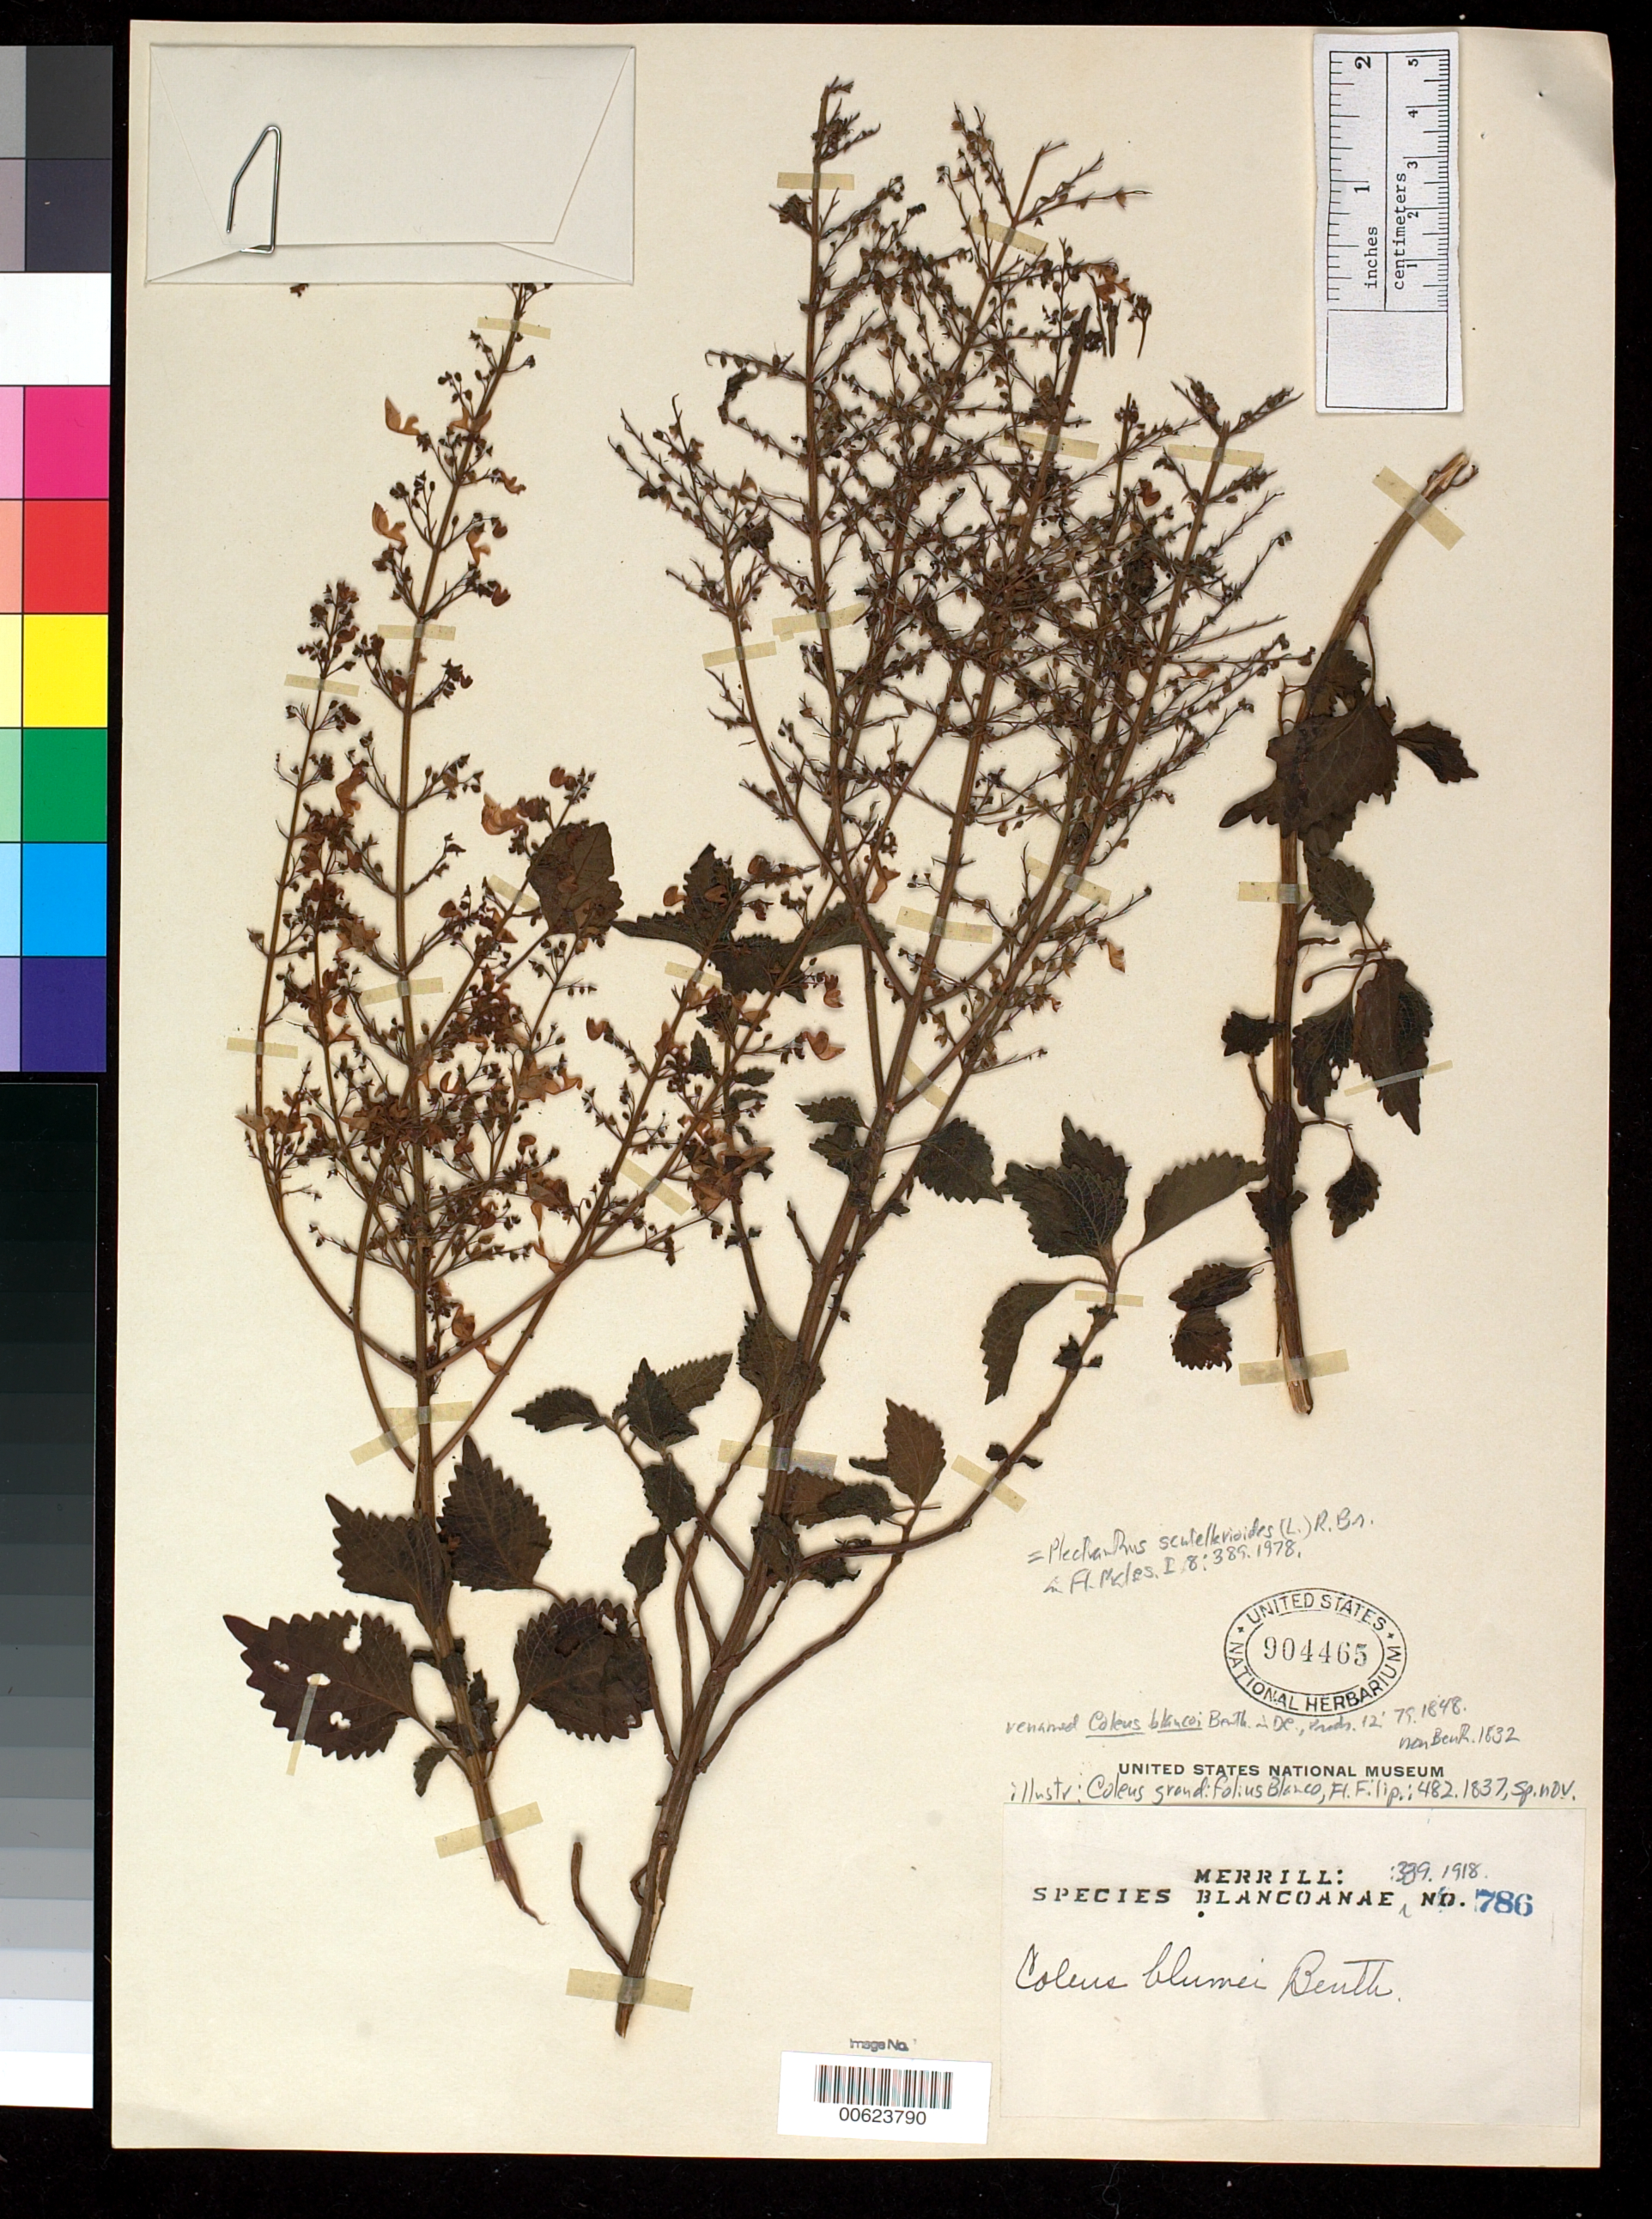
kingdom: Plantae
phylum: Tracheophyta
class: Magnoliopsida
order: Lamiales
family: Lamiaceae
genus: Coleus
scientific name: Coleus grandifolius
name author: Blanco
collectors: E. D. Merrill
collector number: Sp. Blancoan. 0786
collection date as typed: Jan 1915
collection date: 1915-01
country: Philippines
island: Luzon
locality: Manila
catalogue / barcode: US 904465